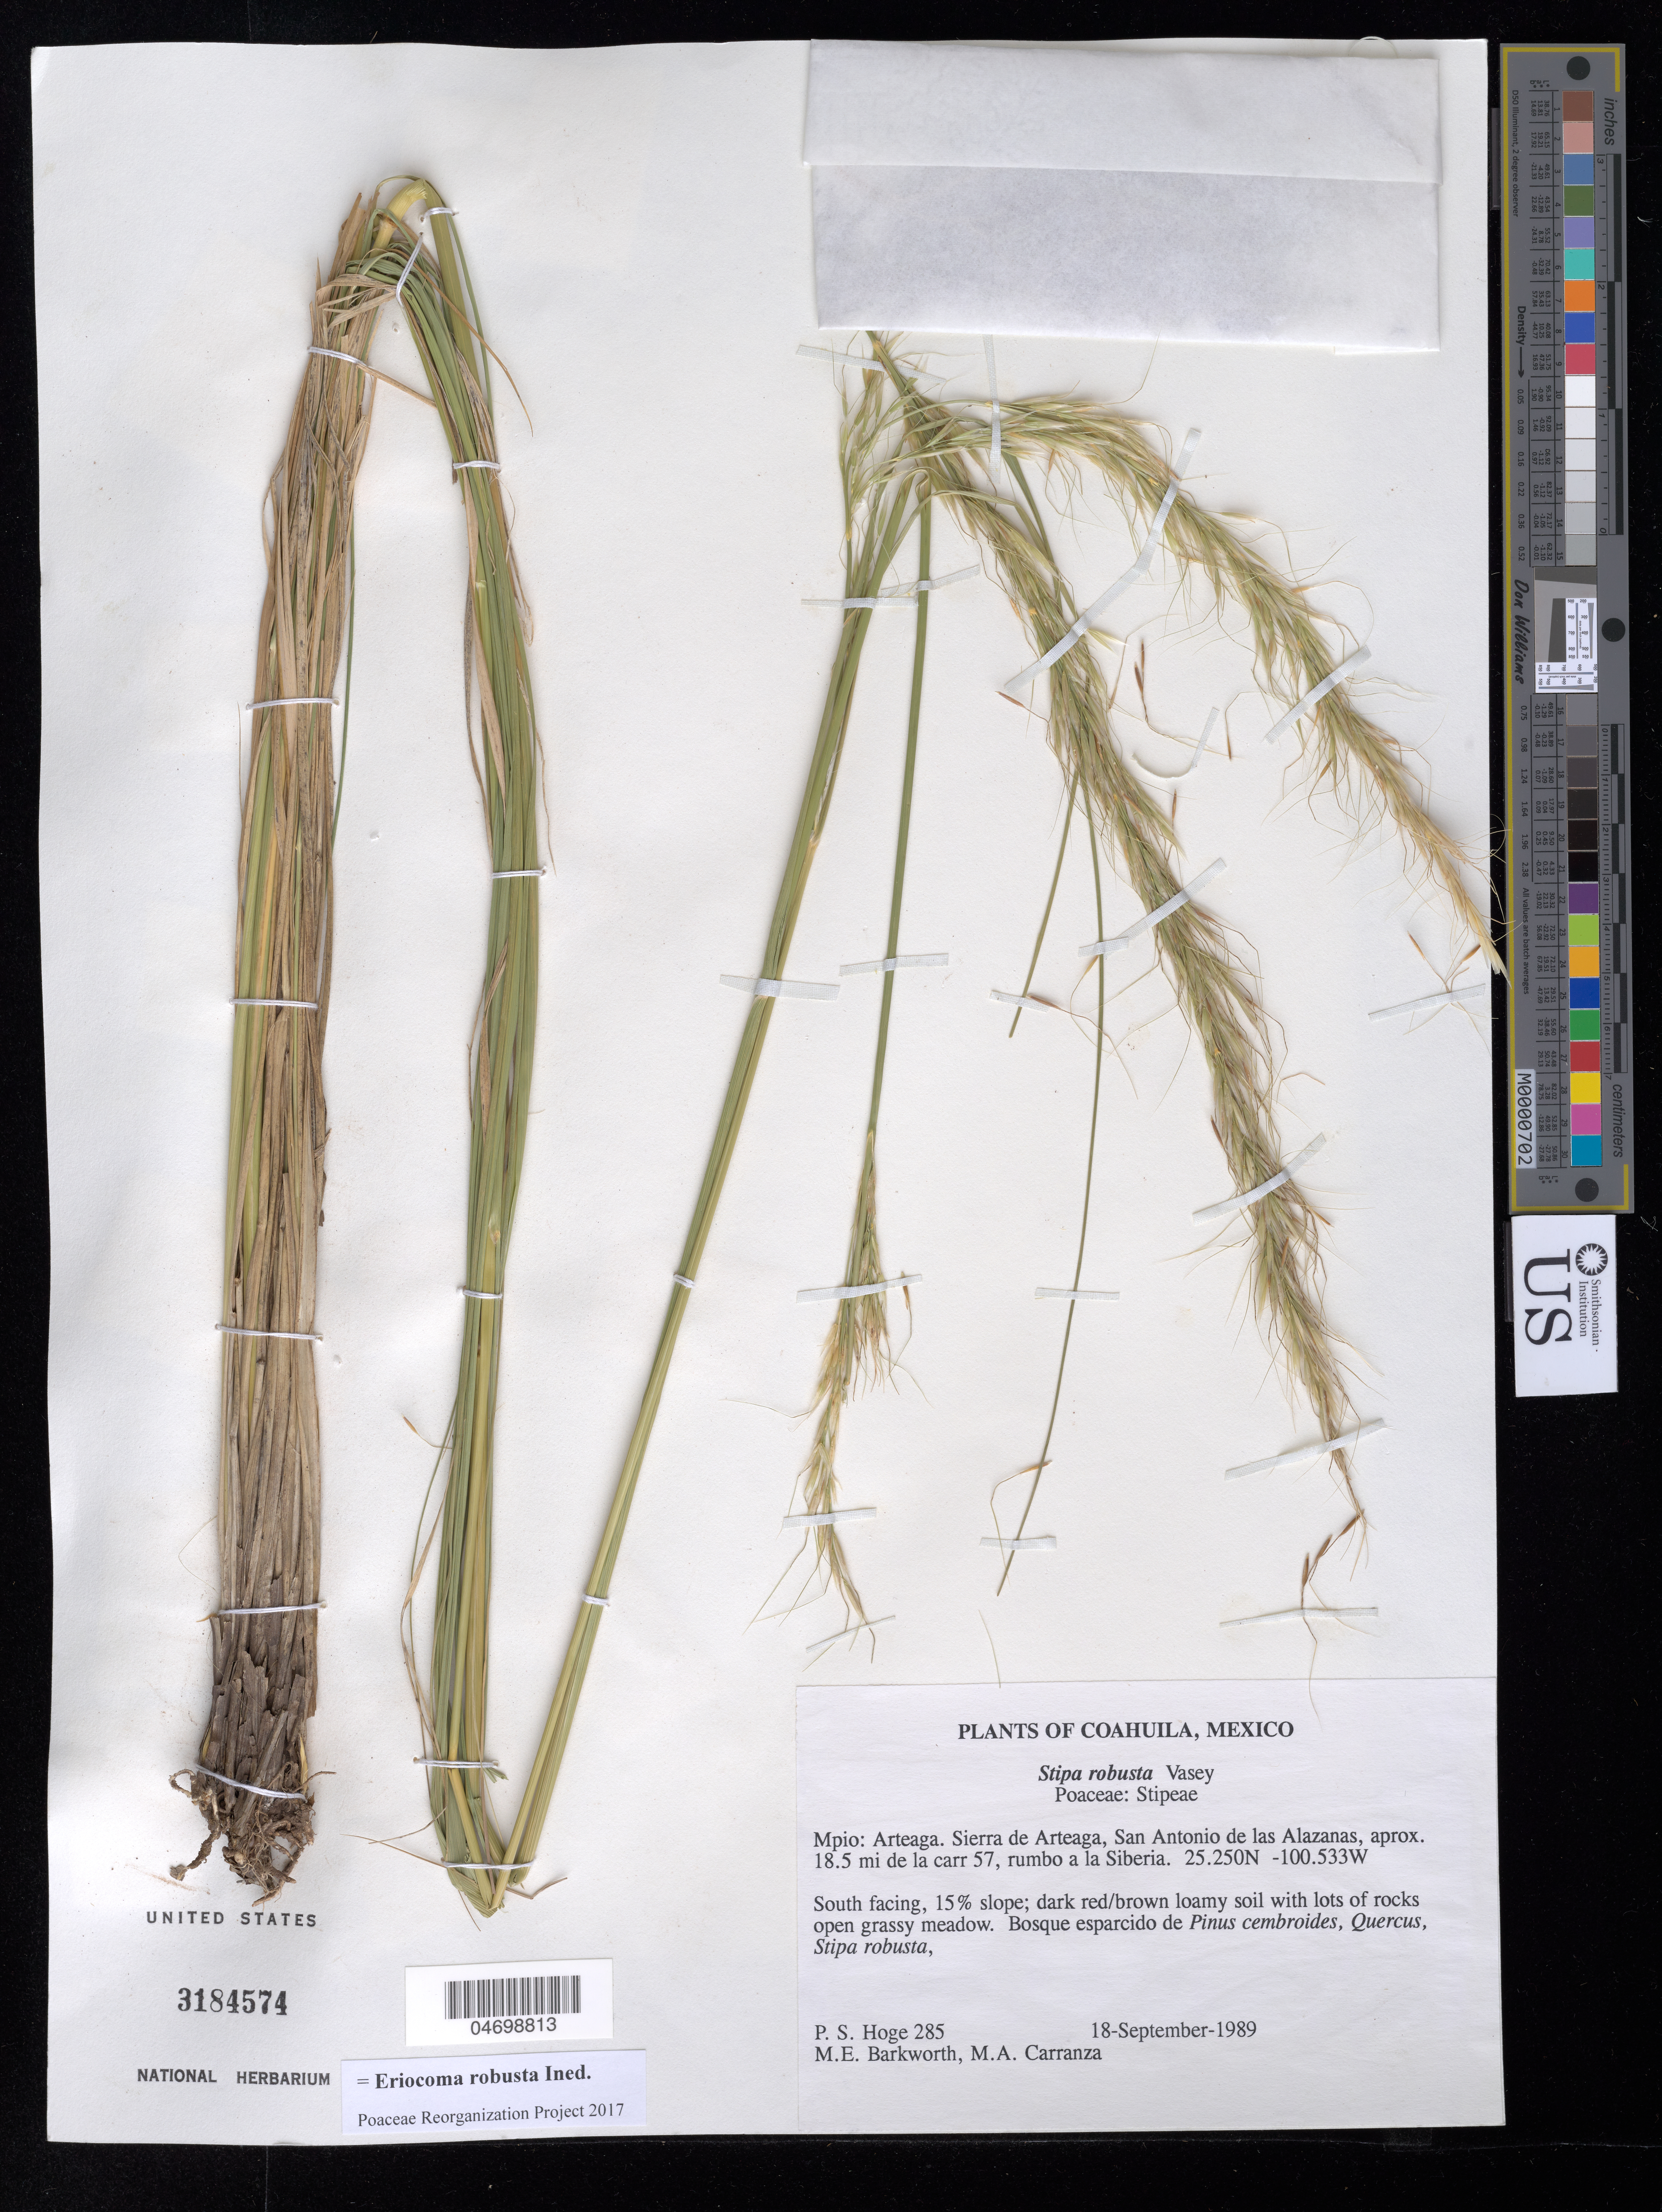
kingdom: Plantae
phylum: Tracheophyta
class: Liliopsida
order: Poales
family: Poaceae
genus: Eriocoma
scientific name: Eriocoma robusta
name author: (Vasey) Romasch.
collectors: P. S. Hoge, M. E. Barkworth & M. Carranza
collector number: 285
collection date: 1989-09-18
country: Mexico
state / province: Coahuila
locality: Mpio: Arteaga. Sierra de Arteaga, San Antonio de las Alazanas, aprox. 18.5 mi de la carr 57, rumbo a la Siberia.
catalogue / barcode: US 3184574